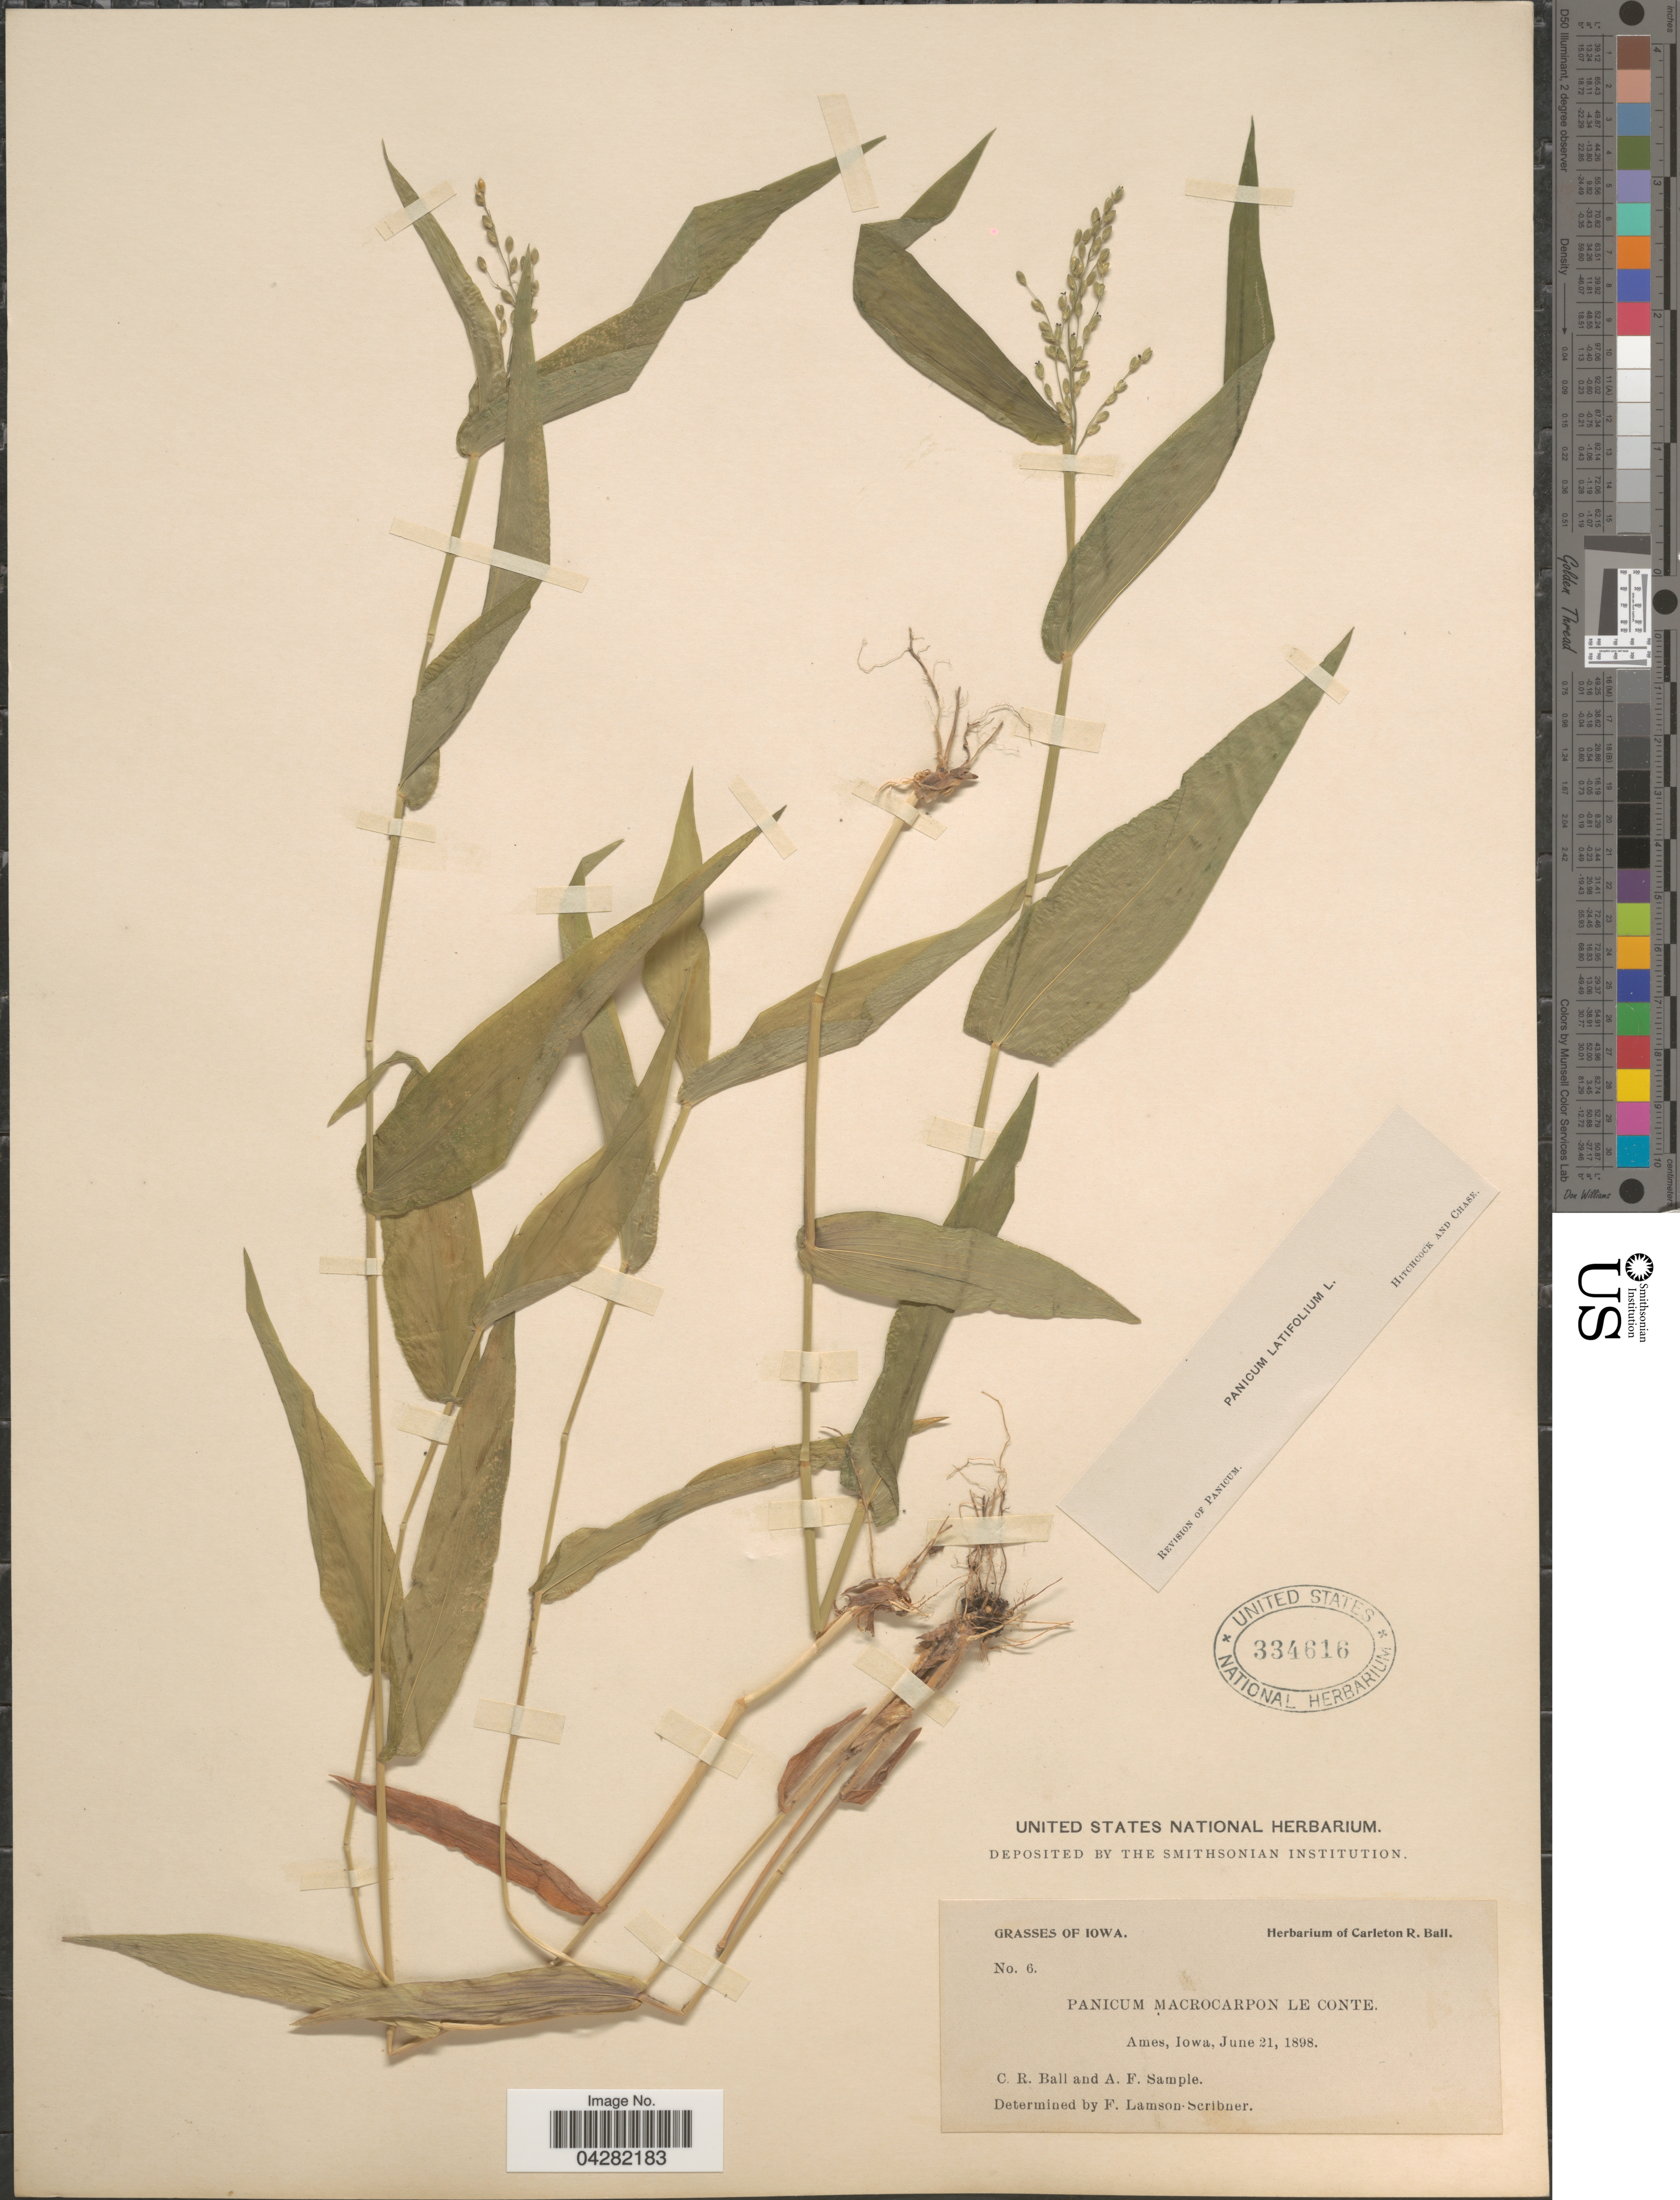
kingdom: Plantae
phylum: Tracheophyta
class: Liliopsida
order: Poales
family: Poaceae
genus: Dichanthelium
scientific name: Dichanthelium latifolium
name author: (L.) Harvill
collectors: C. R. Ball & A. Sample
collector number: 6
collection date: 1898-06-21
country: United States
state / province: Iowa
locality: Ames.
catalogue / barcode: US 334616